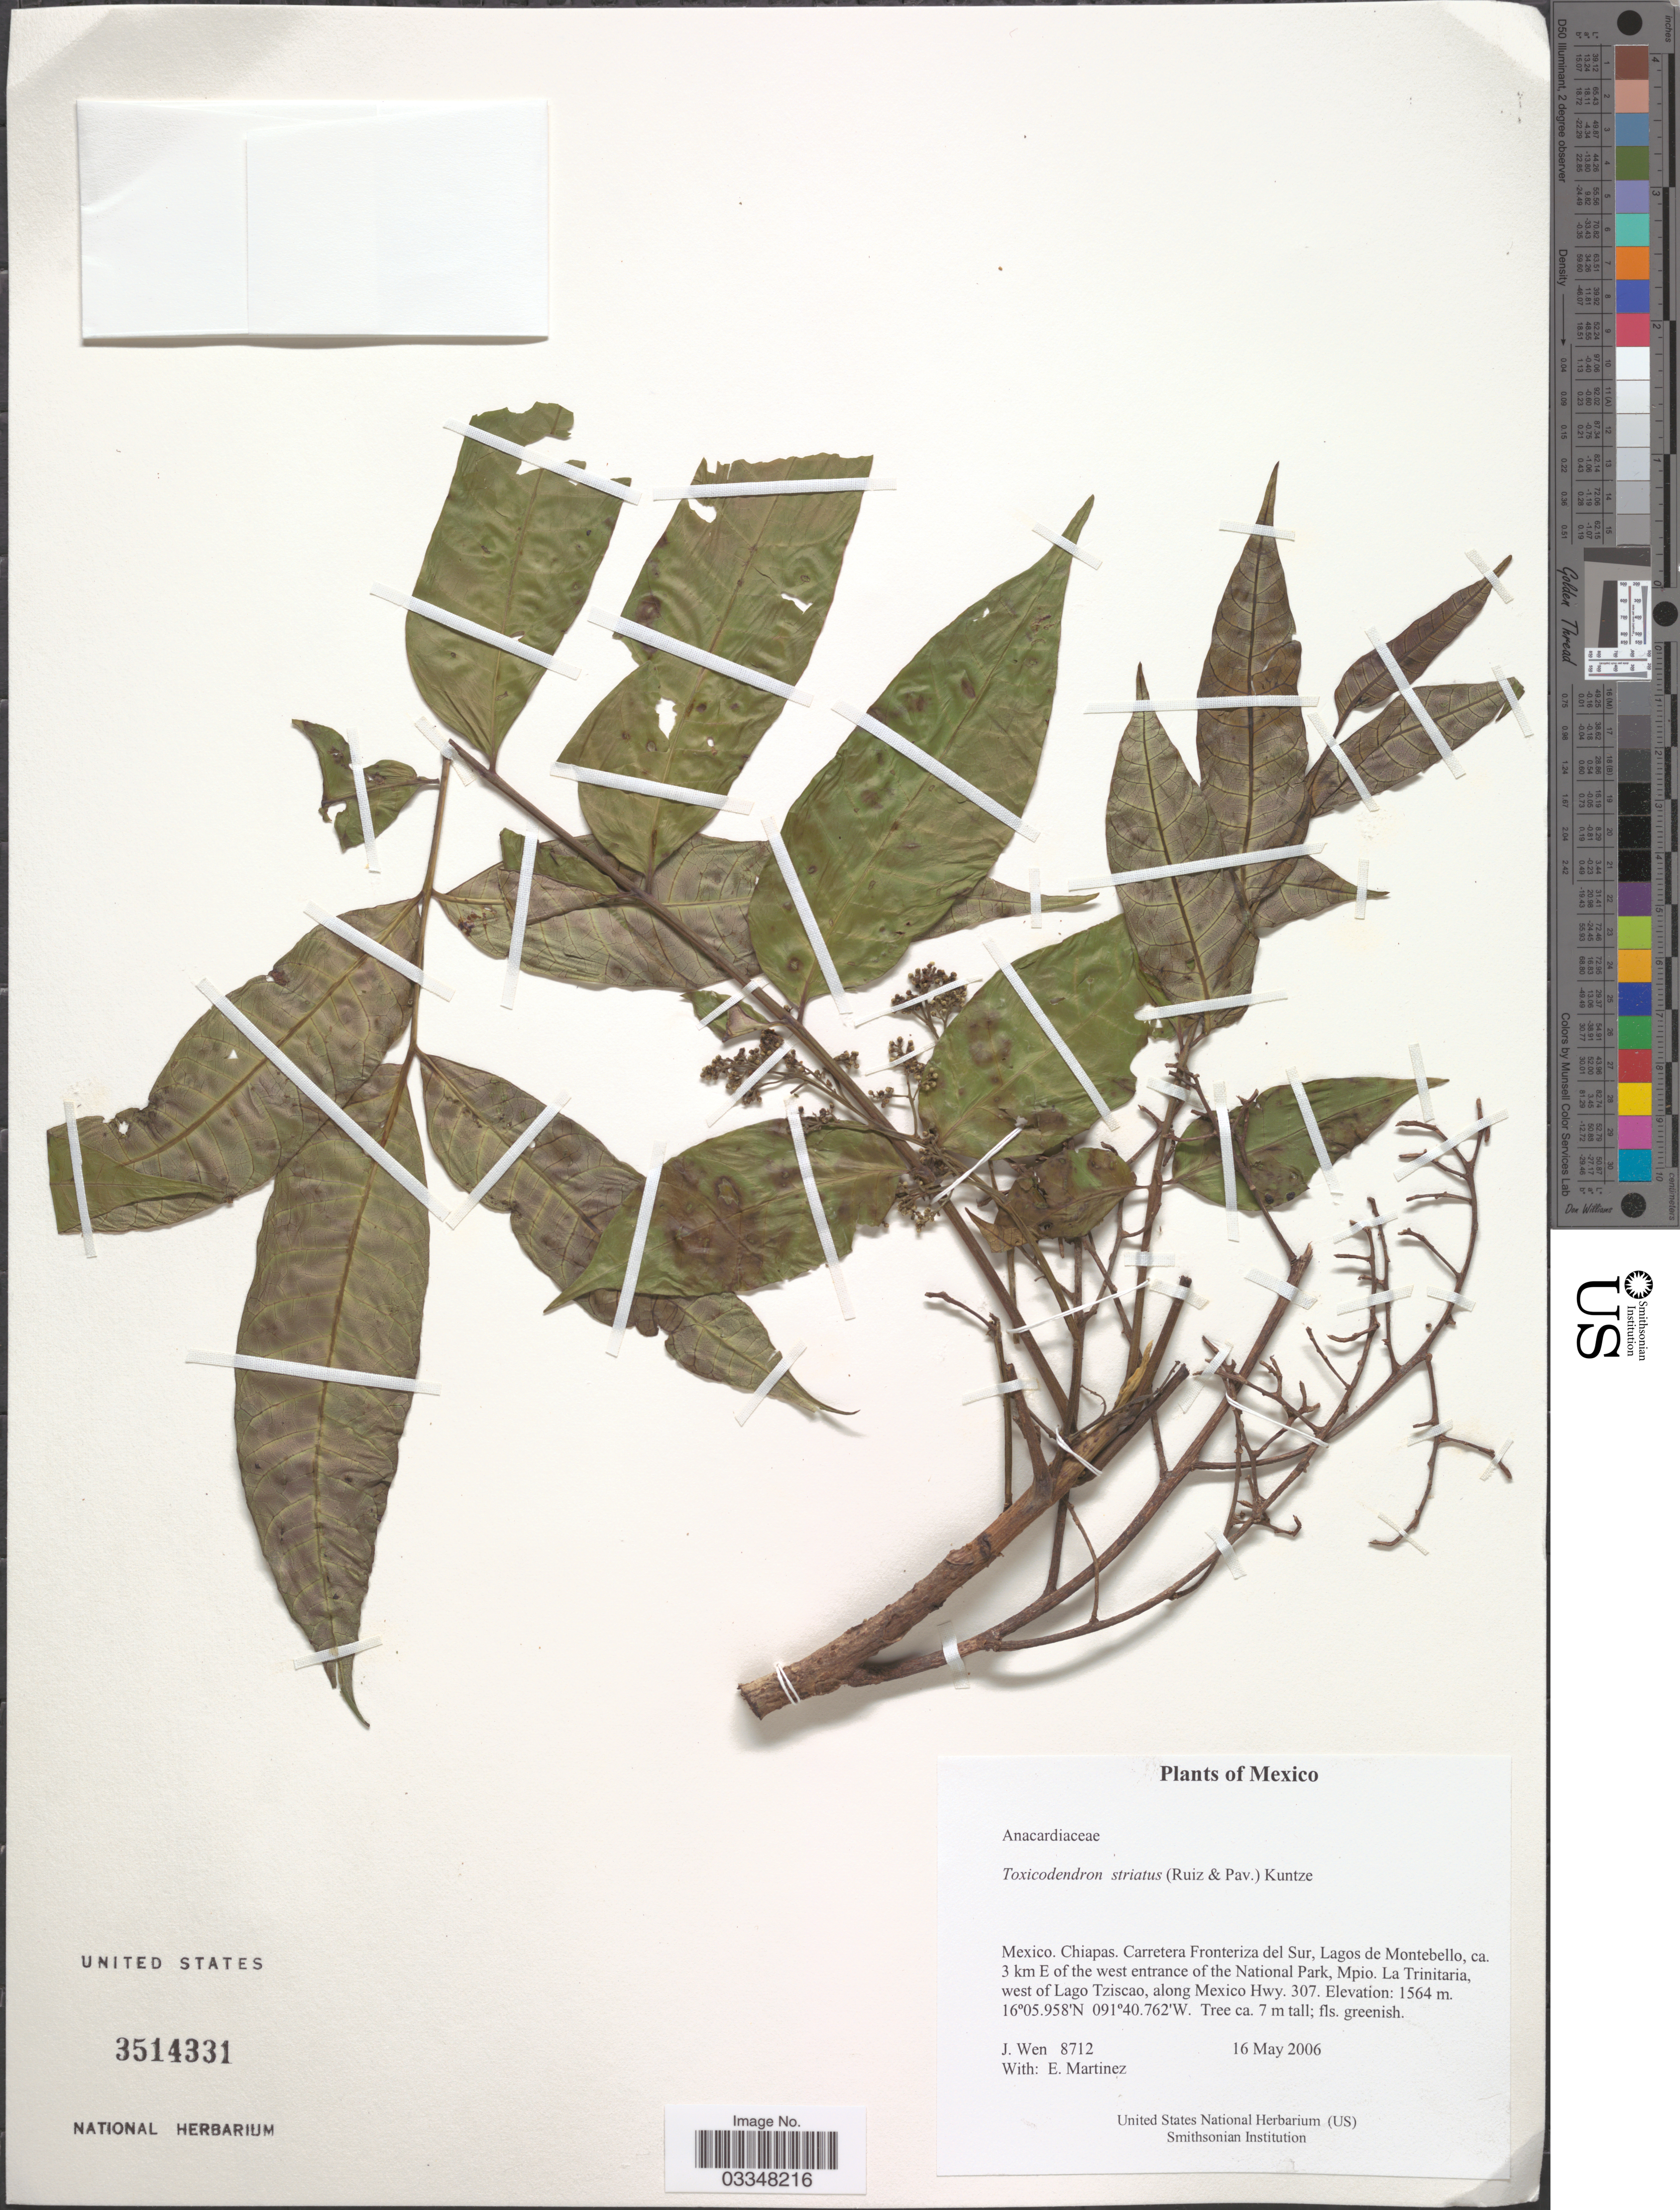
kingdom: Plantae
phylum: Tracheophyta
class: Magnoliopsida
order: Sapindales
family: Anacardiaceae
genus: Toxicodendron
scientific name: Toxicodendron striatum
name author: (Ruiz & Pav.) Kuntze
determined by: Mitchell, John D.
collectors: J. Wen & E. Martínez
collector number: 8712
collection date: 2006-05-16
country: Mexico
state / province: Chiapas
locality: Carretera Fronteriza del Sur, Lagos de Montebello, ca. 3 km E of the west entrance of the National Park, Mpio. La Trinitaria, west of Lago Tziscao, along Mexico Hwy. 307.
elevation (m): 1564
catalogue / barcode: US 3514331